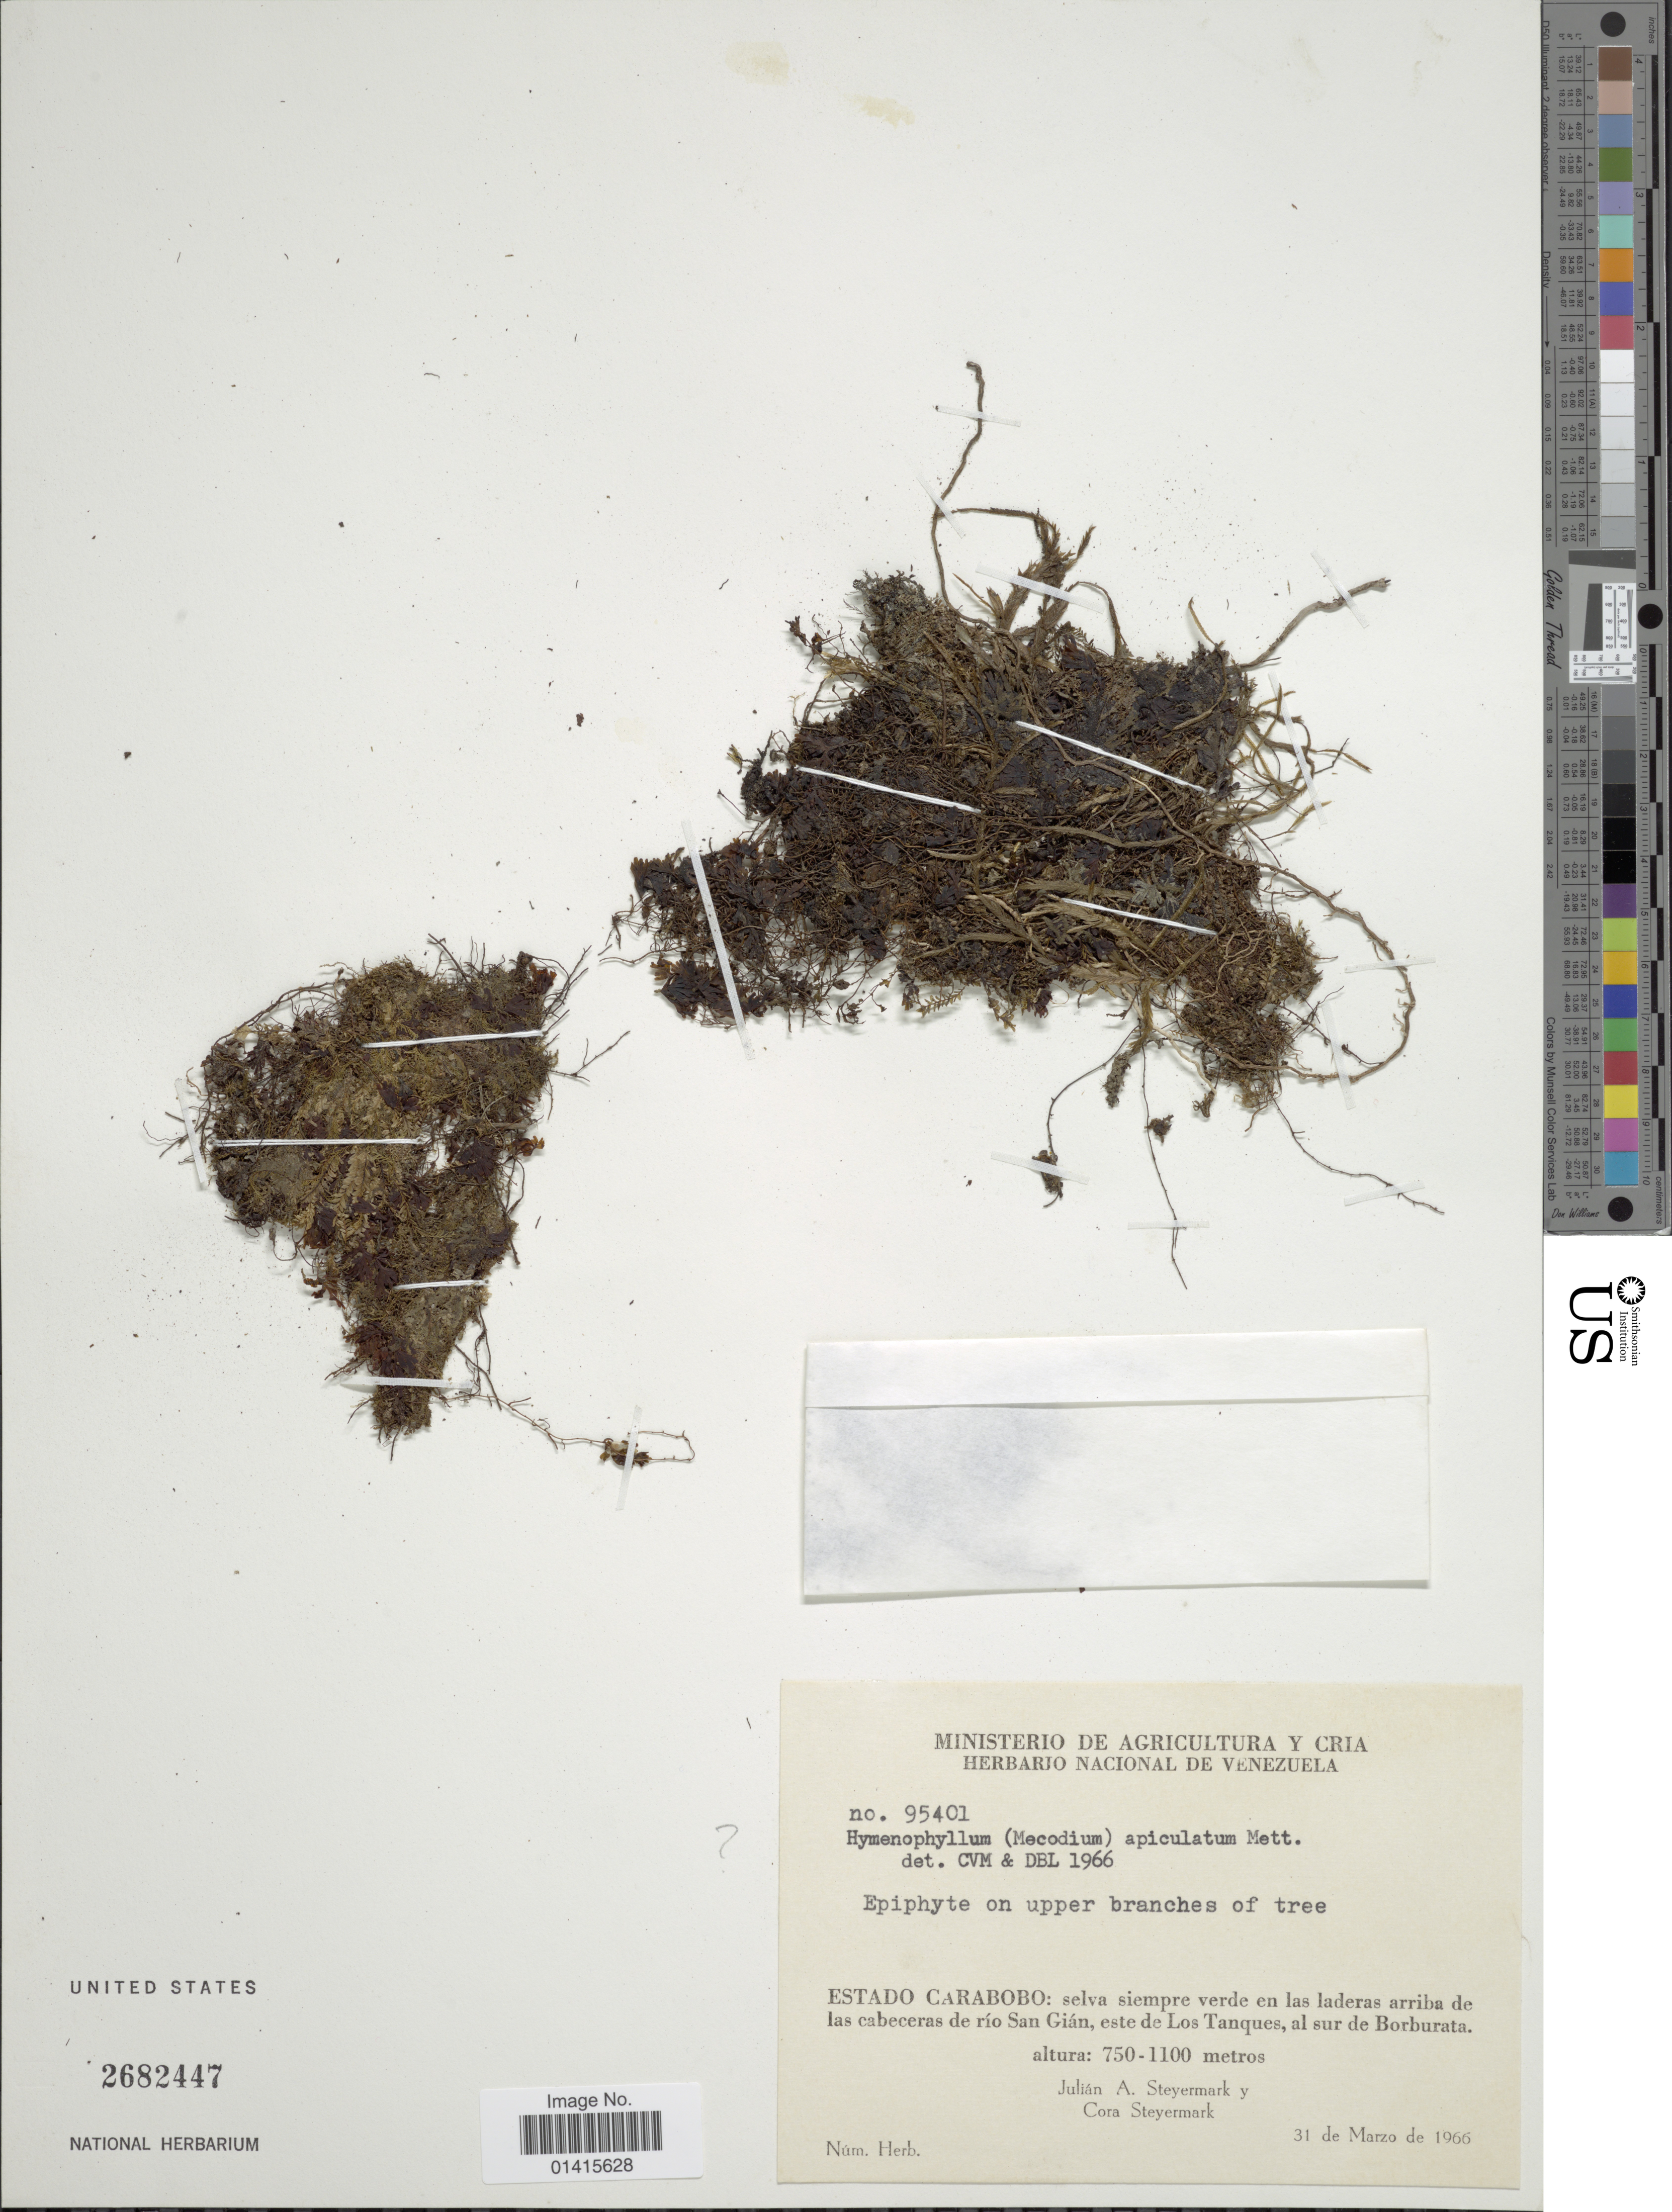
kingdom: Plantae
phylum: Tracheophyta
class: Polypodiopsida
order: Hymenophyllales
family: Hymenophyllaceae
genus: Hymenophyllum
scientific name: Hymenophyllum apiculatum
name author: Mett. ex Kuhn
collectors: J. Steyermark & C. Steyermark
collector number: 95401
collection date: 1966-03-31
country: Venezuela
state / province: Carabobo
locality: Estado Carabobo: selva siempre verde en las laderas arriba de las cabeceras de rio San Gian, este de Los Tangues, al sur de Borburata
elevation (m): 750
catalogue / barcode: US 2682447